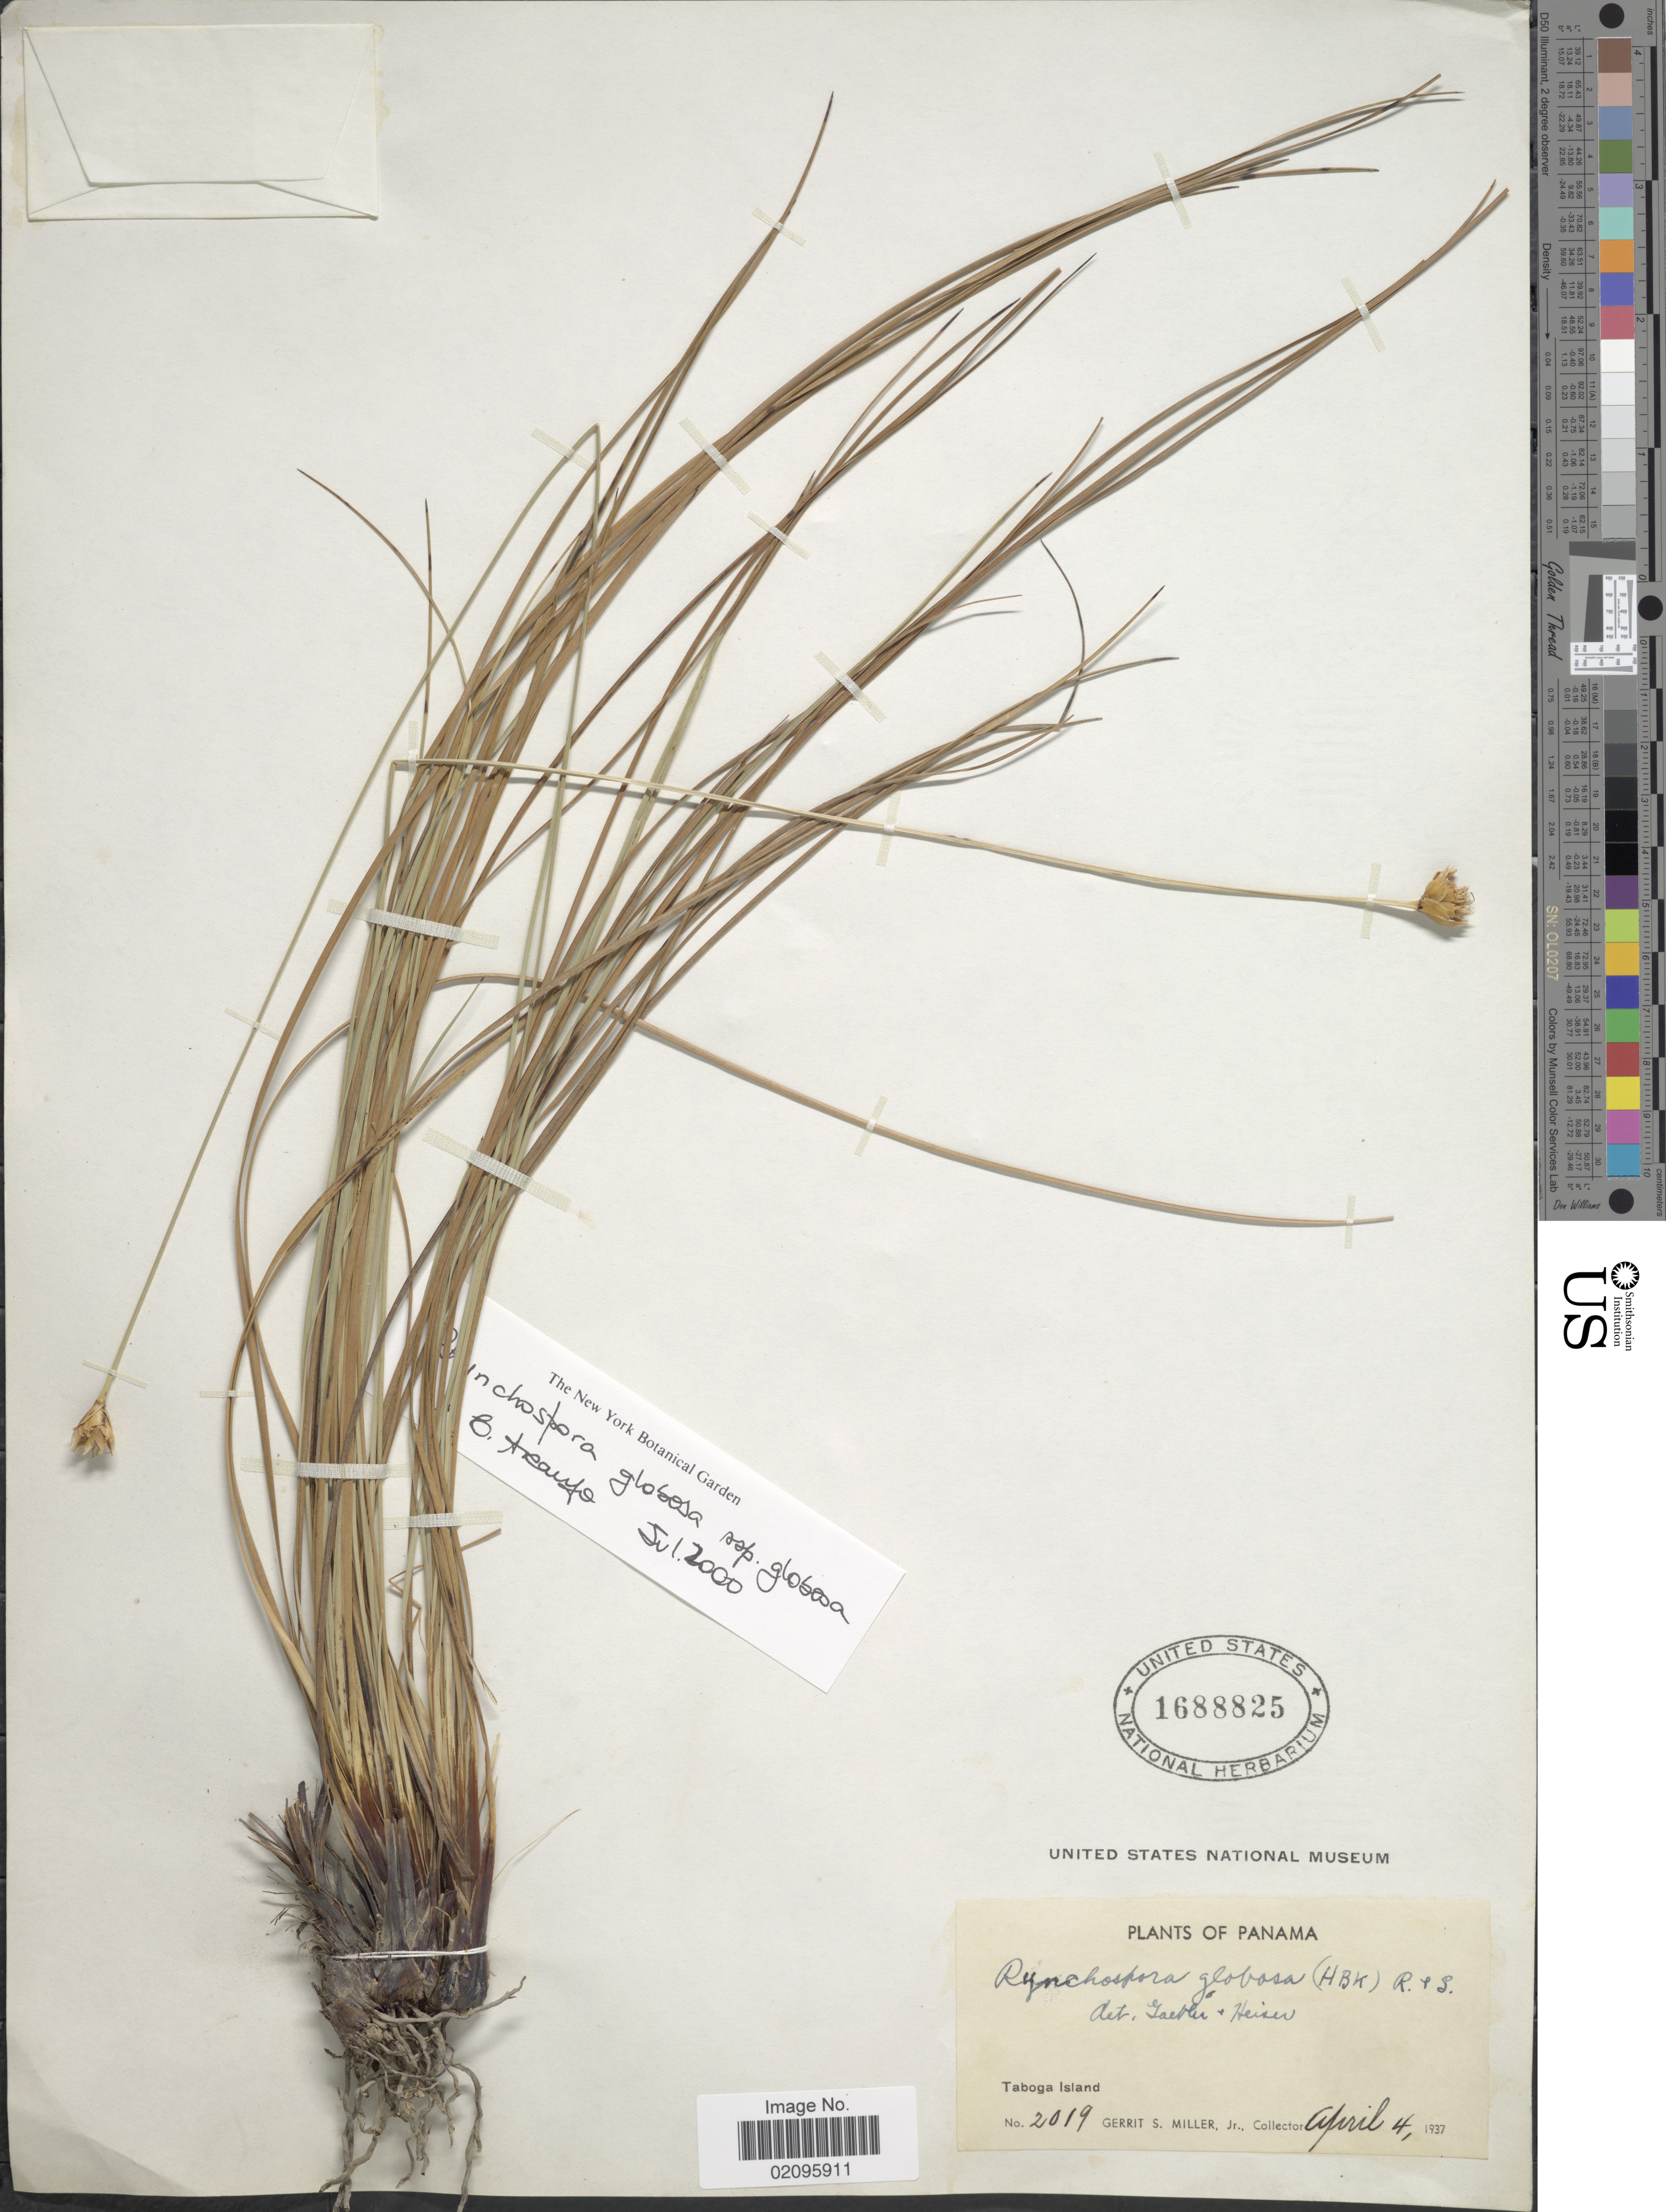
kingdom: Plantae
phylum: Tracheophyta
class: Liliopsida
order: Poales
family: Cyperaceae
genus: Rhynchospora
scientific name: Rhynchospora globosa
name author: (Kunth) Roem. & Schult.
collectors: G. S. Miller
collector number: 2019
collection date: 1937-04-04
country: Panama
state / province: Panamá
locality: Taboga Island.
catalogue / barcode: US 1688825